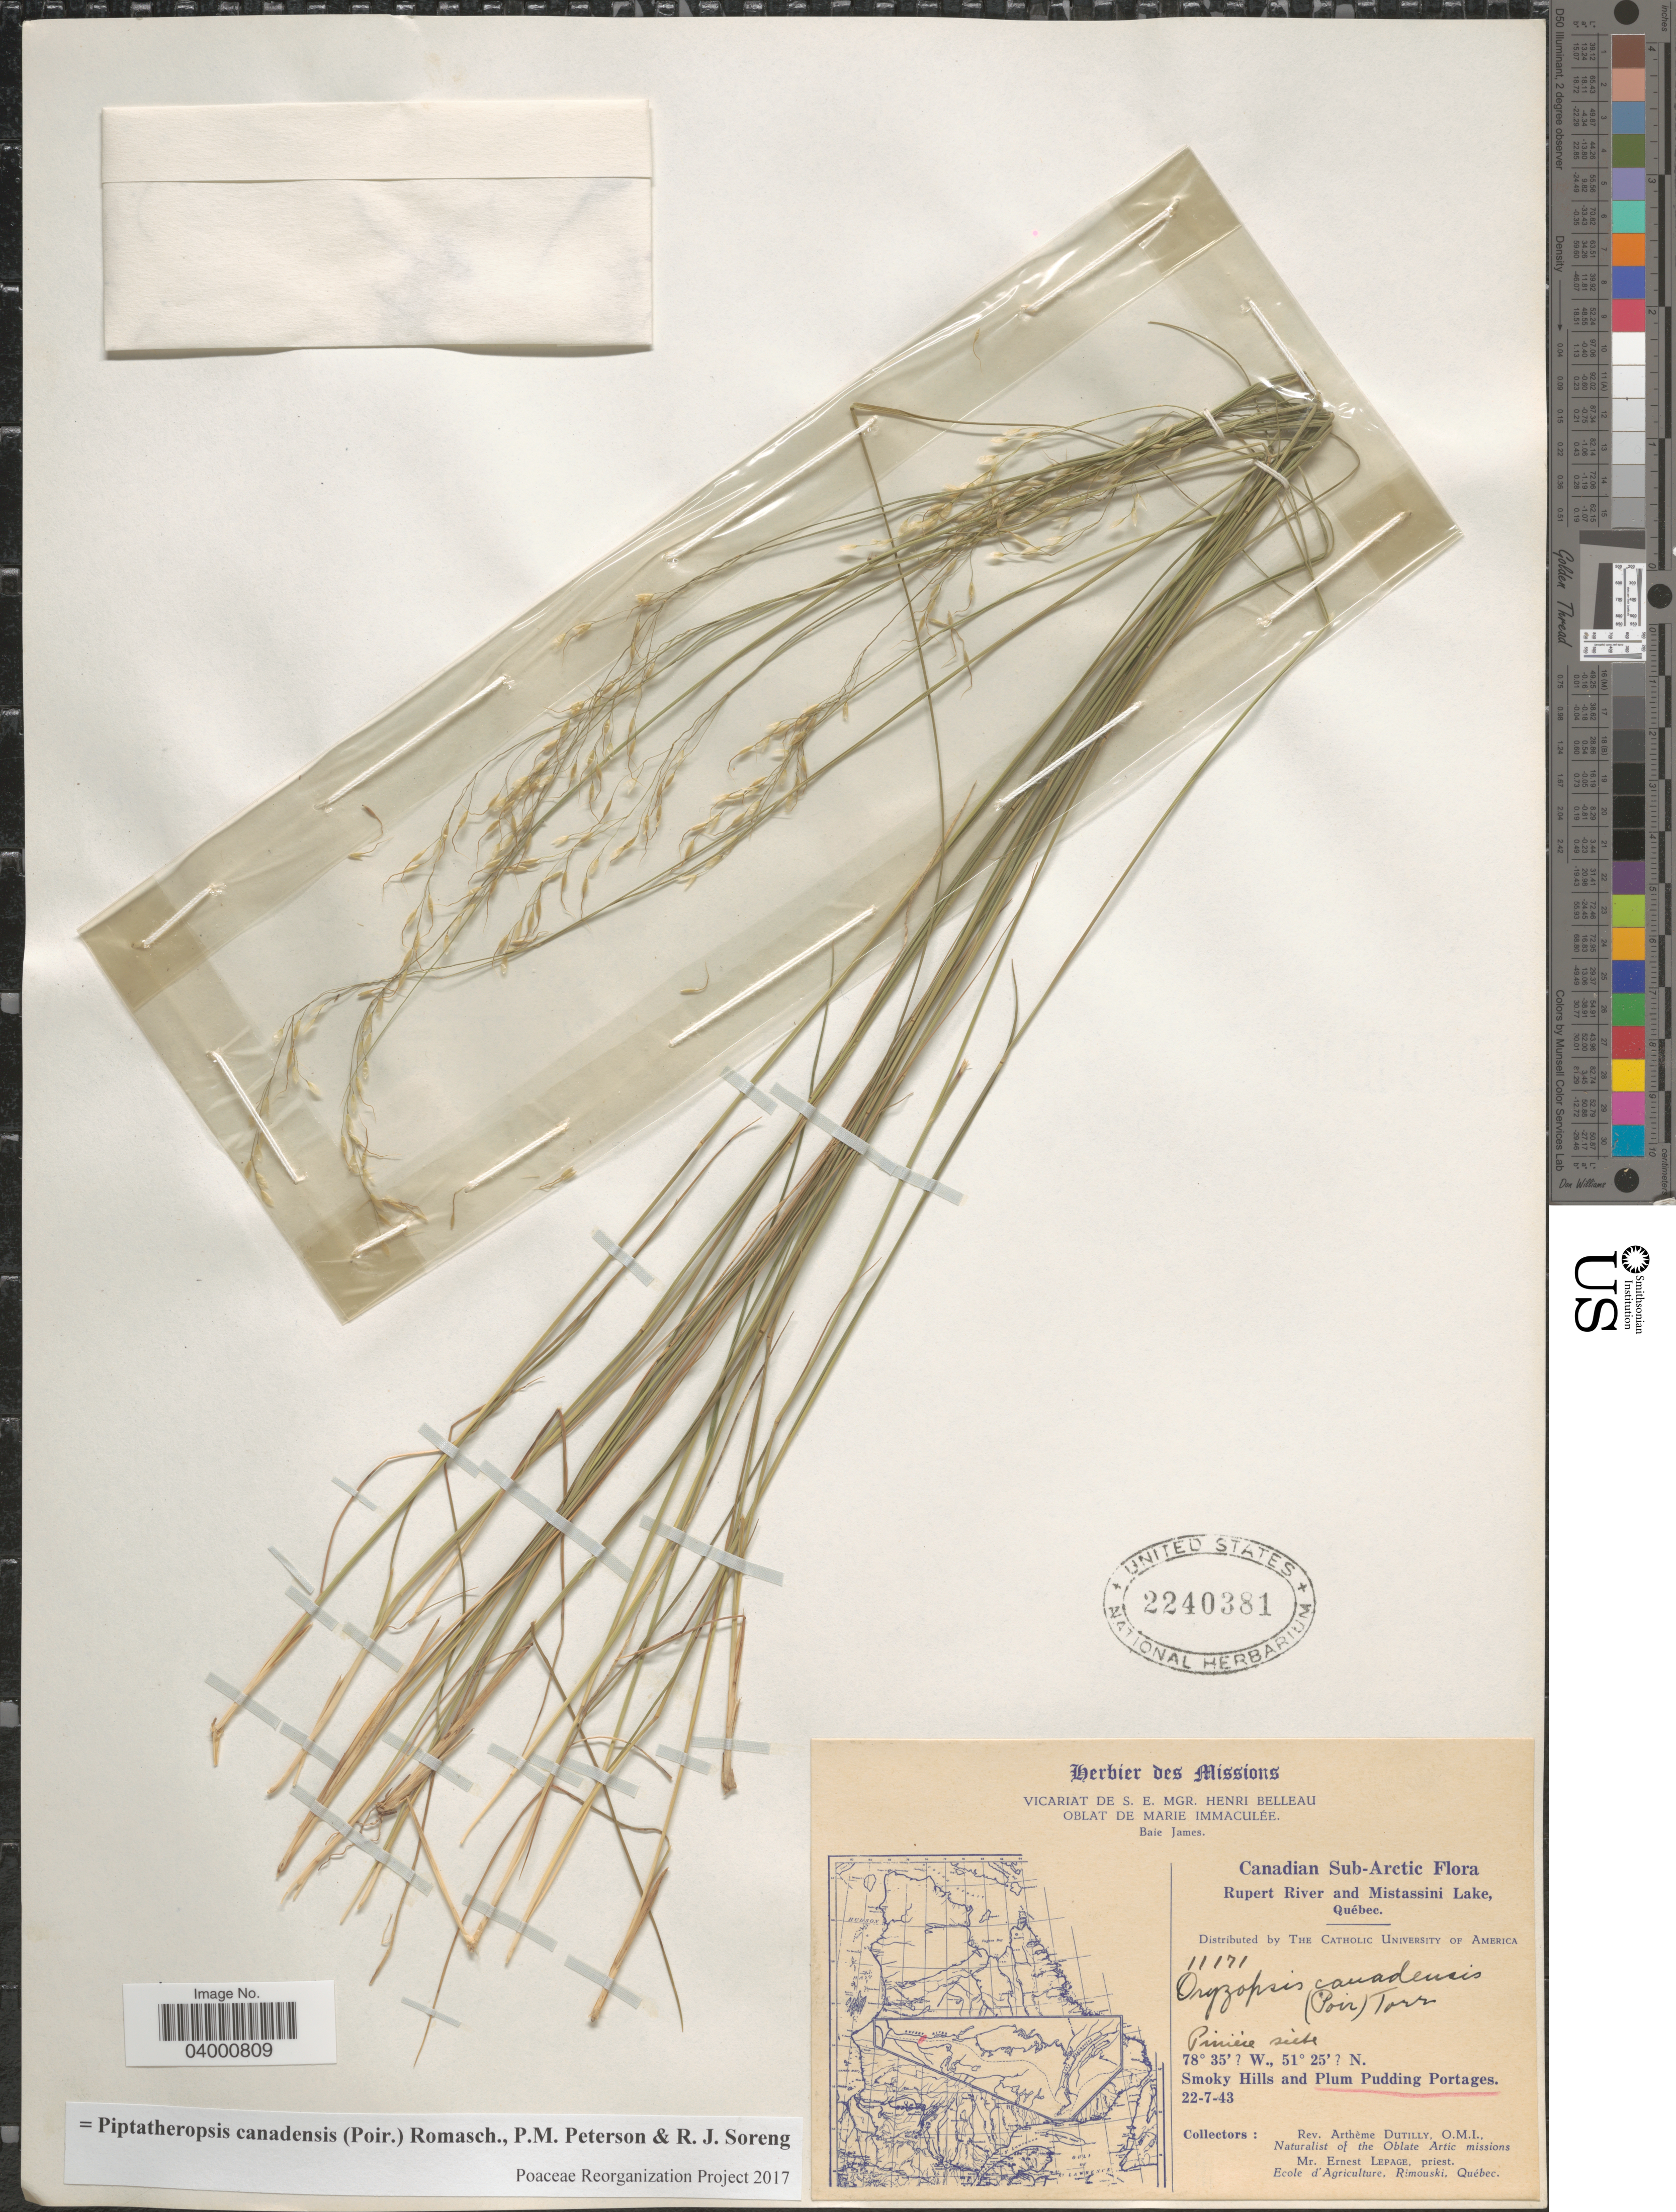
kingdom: Plantae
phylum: Tracheophyta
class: Liliopsida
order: Poales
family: Poaceae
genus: Piptatheropsis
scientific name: Piptatheropsis canadensis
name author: (Poir.) Romasch. et al.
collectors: A. Dutilly & E. Lepage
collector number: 11171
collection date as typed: Transcribed d/m/y: 22/7/43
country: Canada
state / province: Quebec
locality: Canadian Sub-Arctic. Rupert River and Mistassini Lake. Plum Pudding Portages.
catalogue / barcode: US 2240381